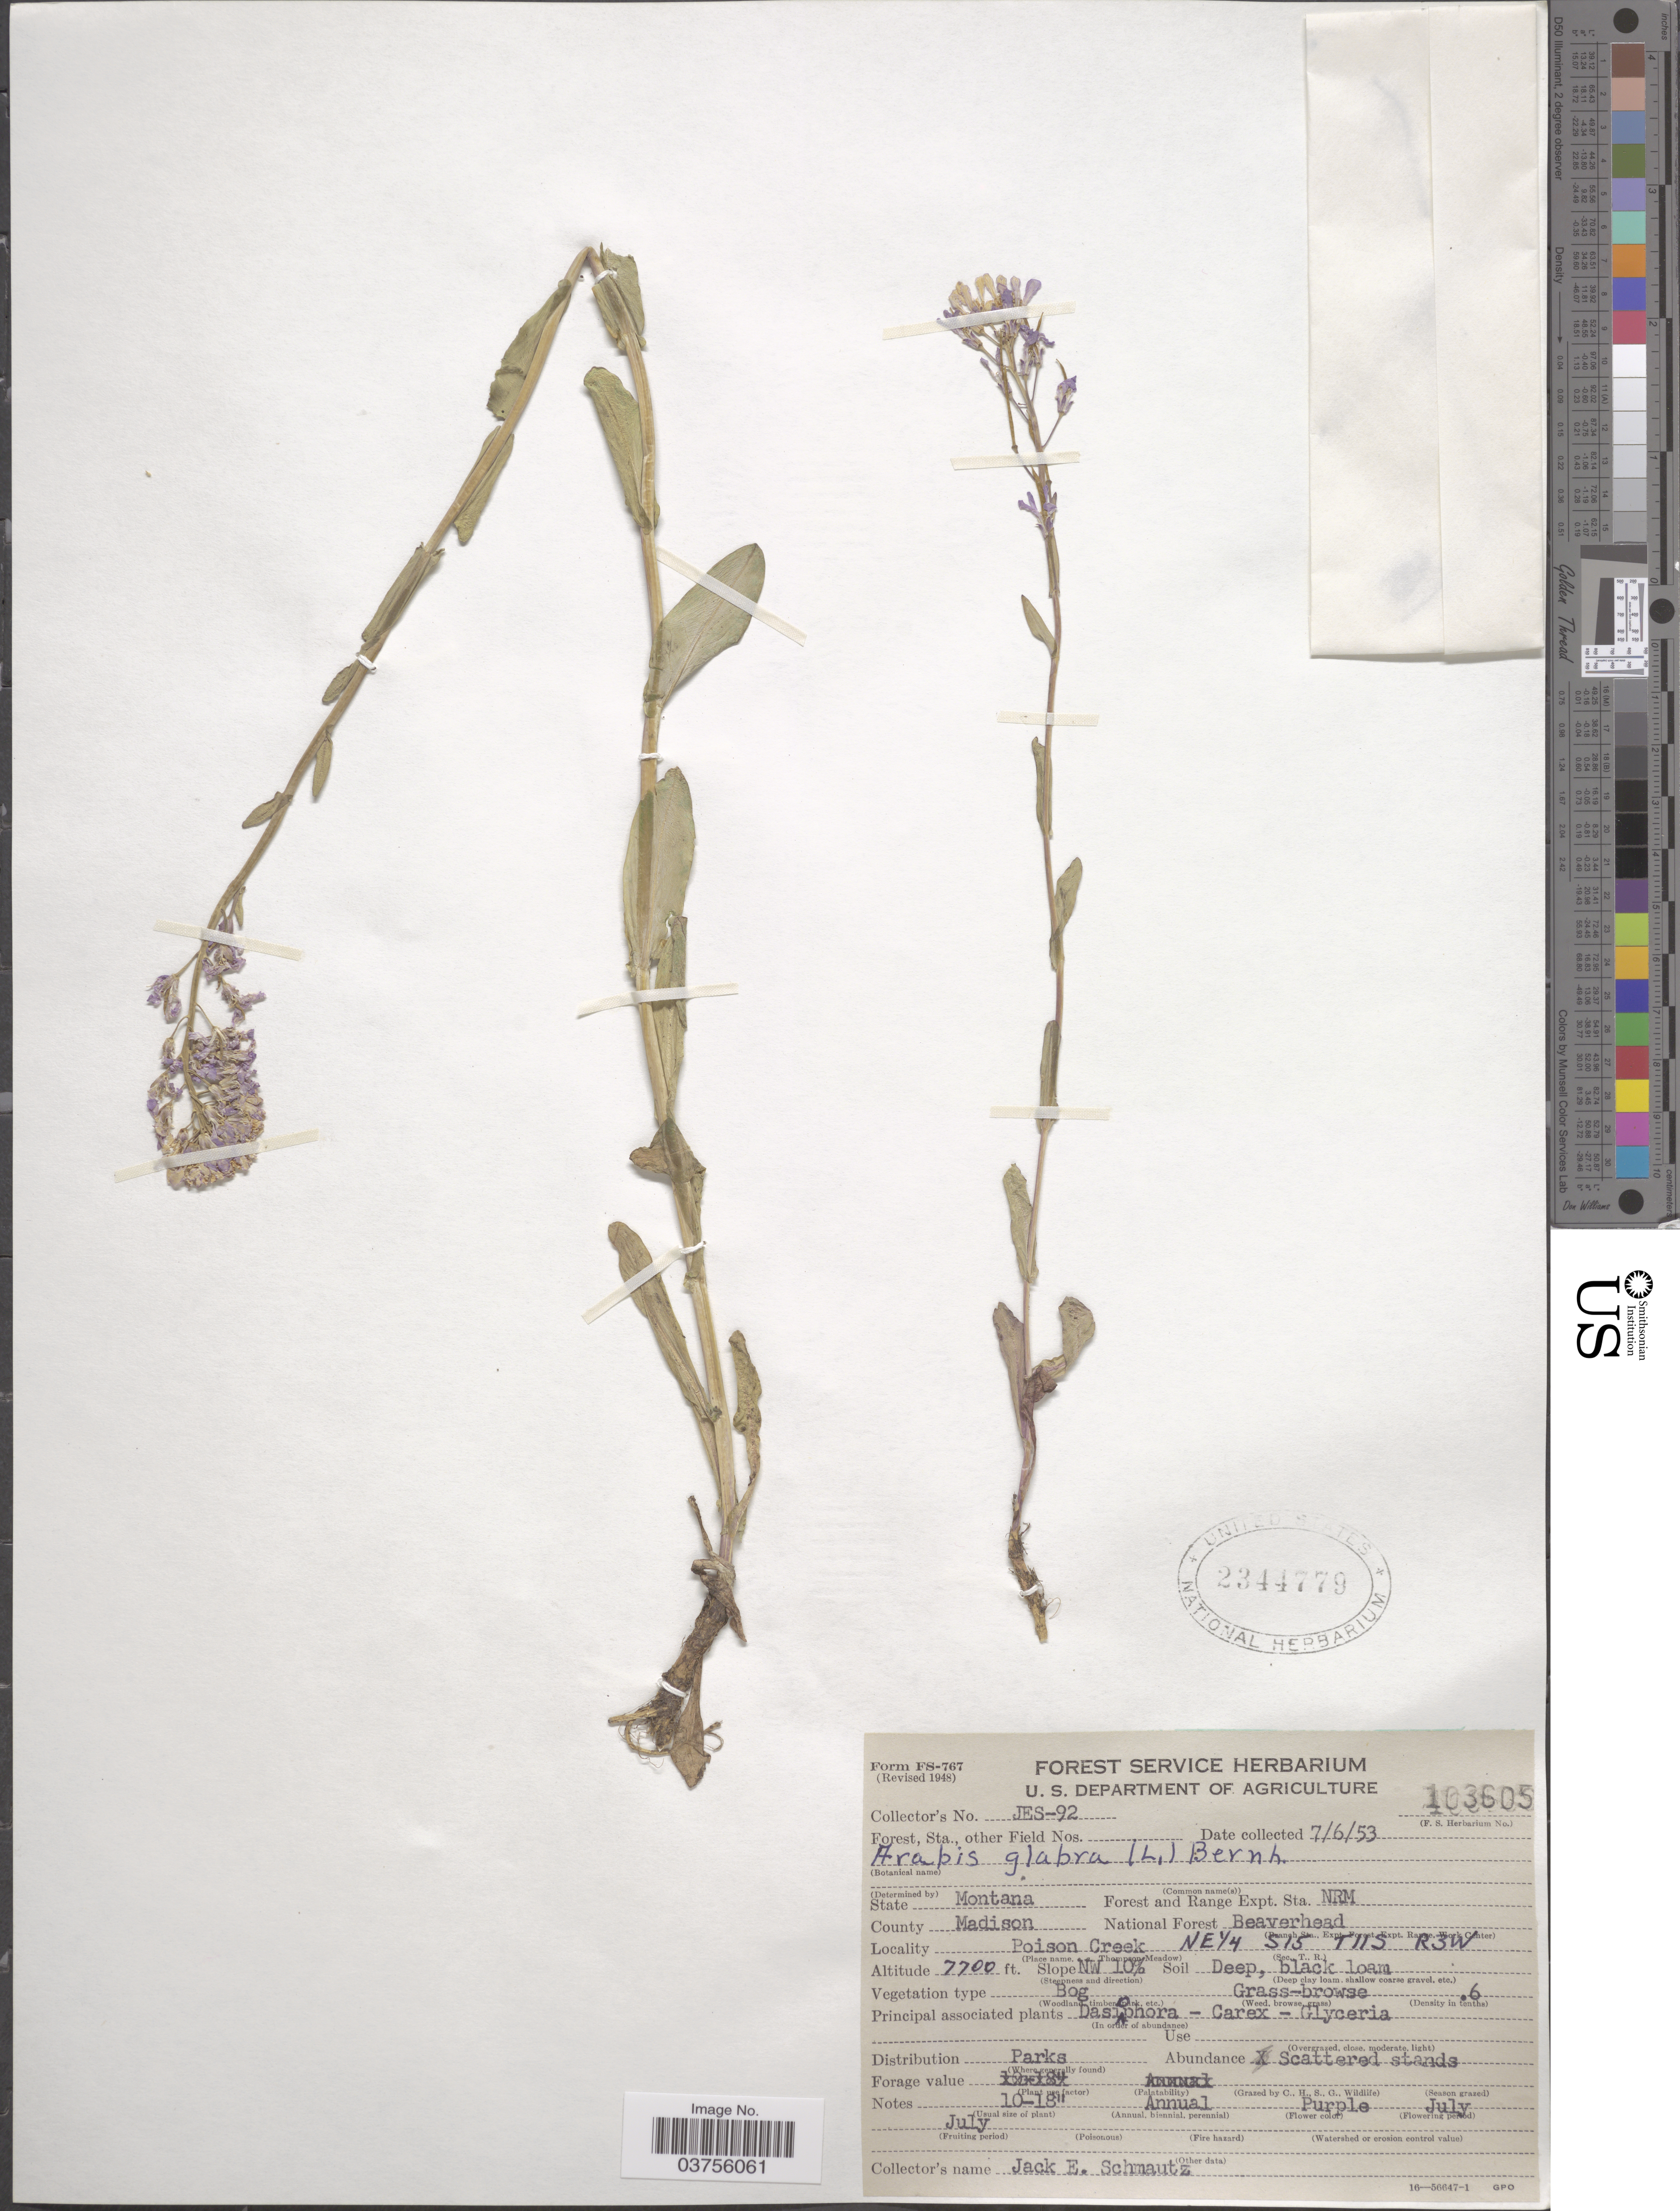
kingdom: Plantae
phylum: Tracheophyta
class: Magnoliopsida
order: Brassicales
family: Brassicaceae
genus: Turritis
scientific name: Turritis glabra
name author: L.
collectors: J. Schmautz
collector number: JES-92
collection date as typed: Transcribed d/m/y: 6/7/53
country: United States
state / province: Montana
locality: Forest and Range Expt. Sta. NRM. County Madison. National Forest Beaverhead. Poison Creek NE¼ S15 T11S R3W.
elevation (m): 2347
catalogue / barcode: US 2344779